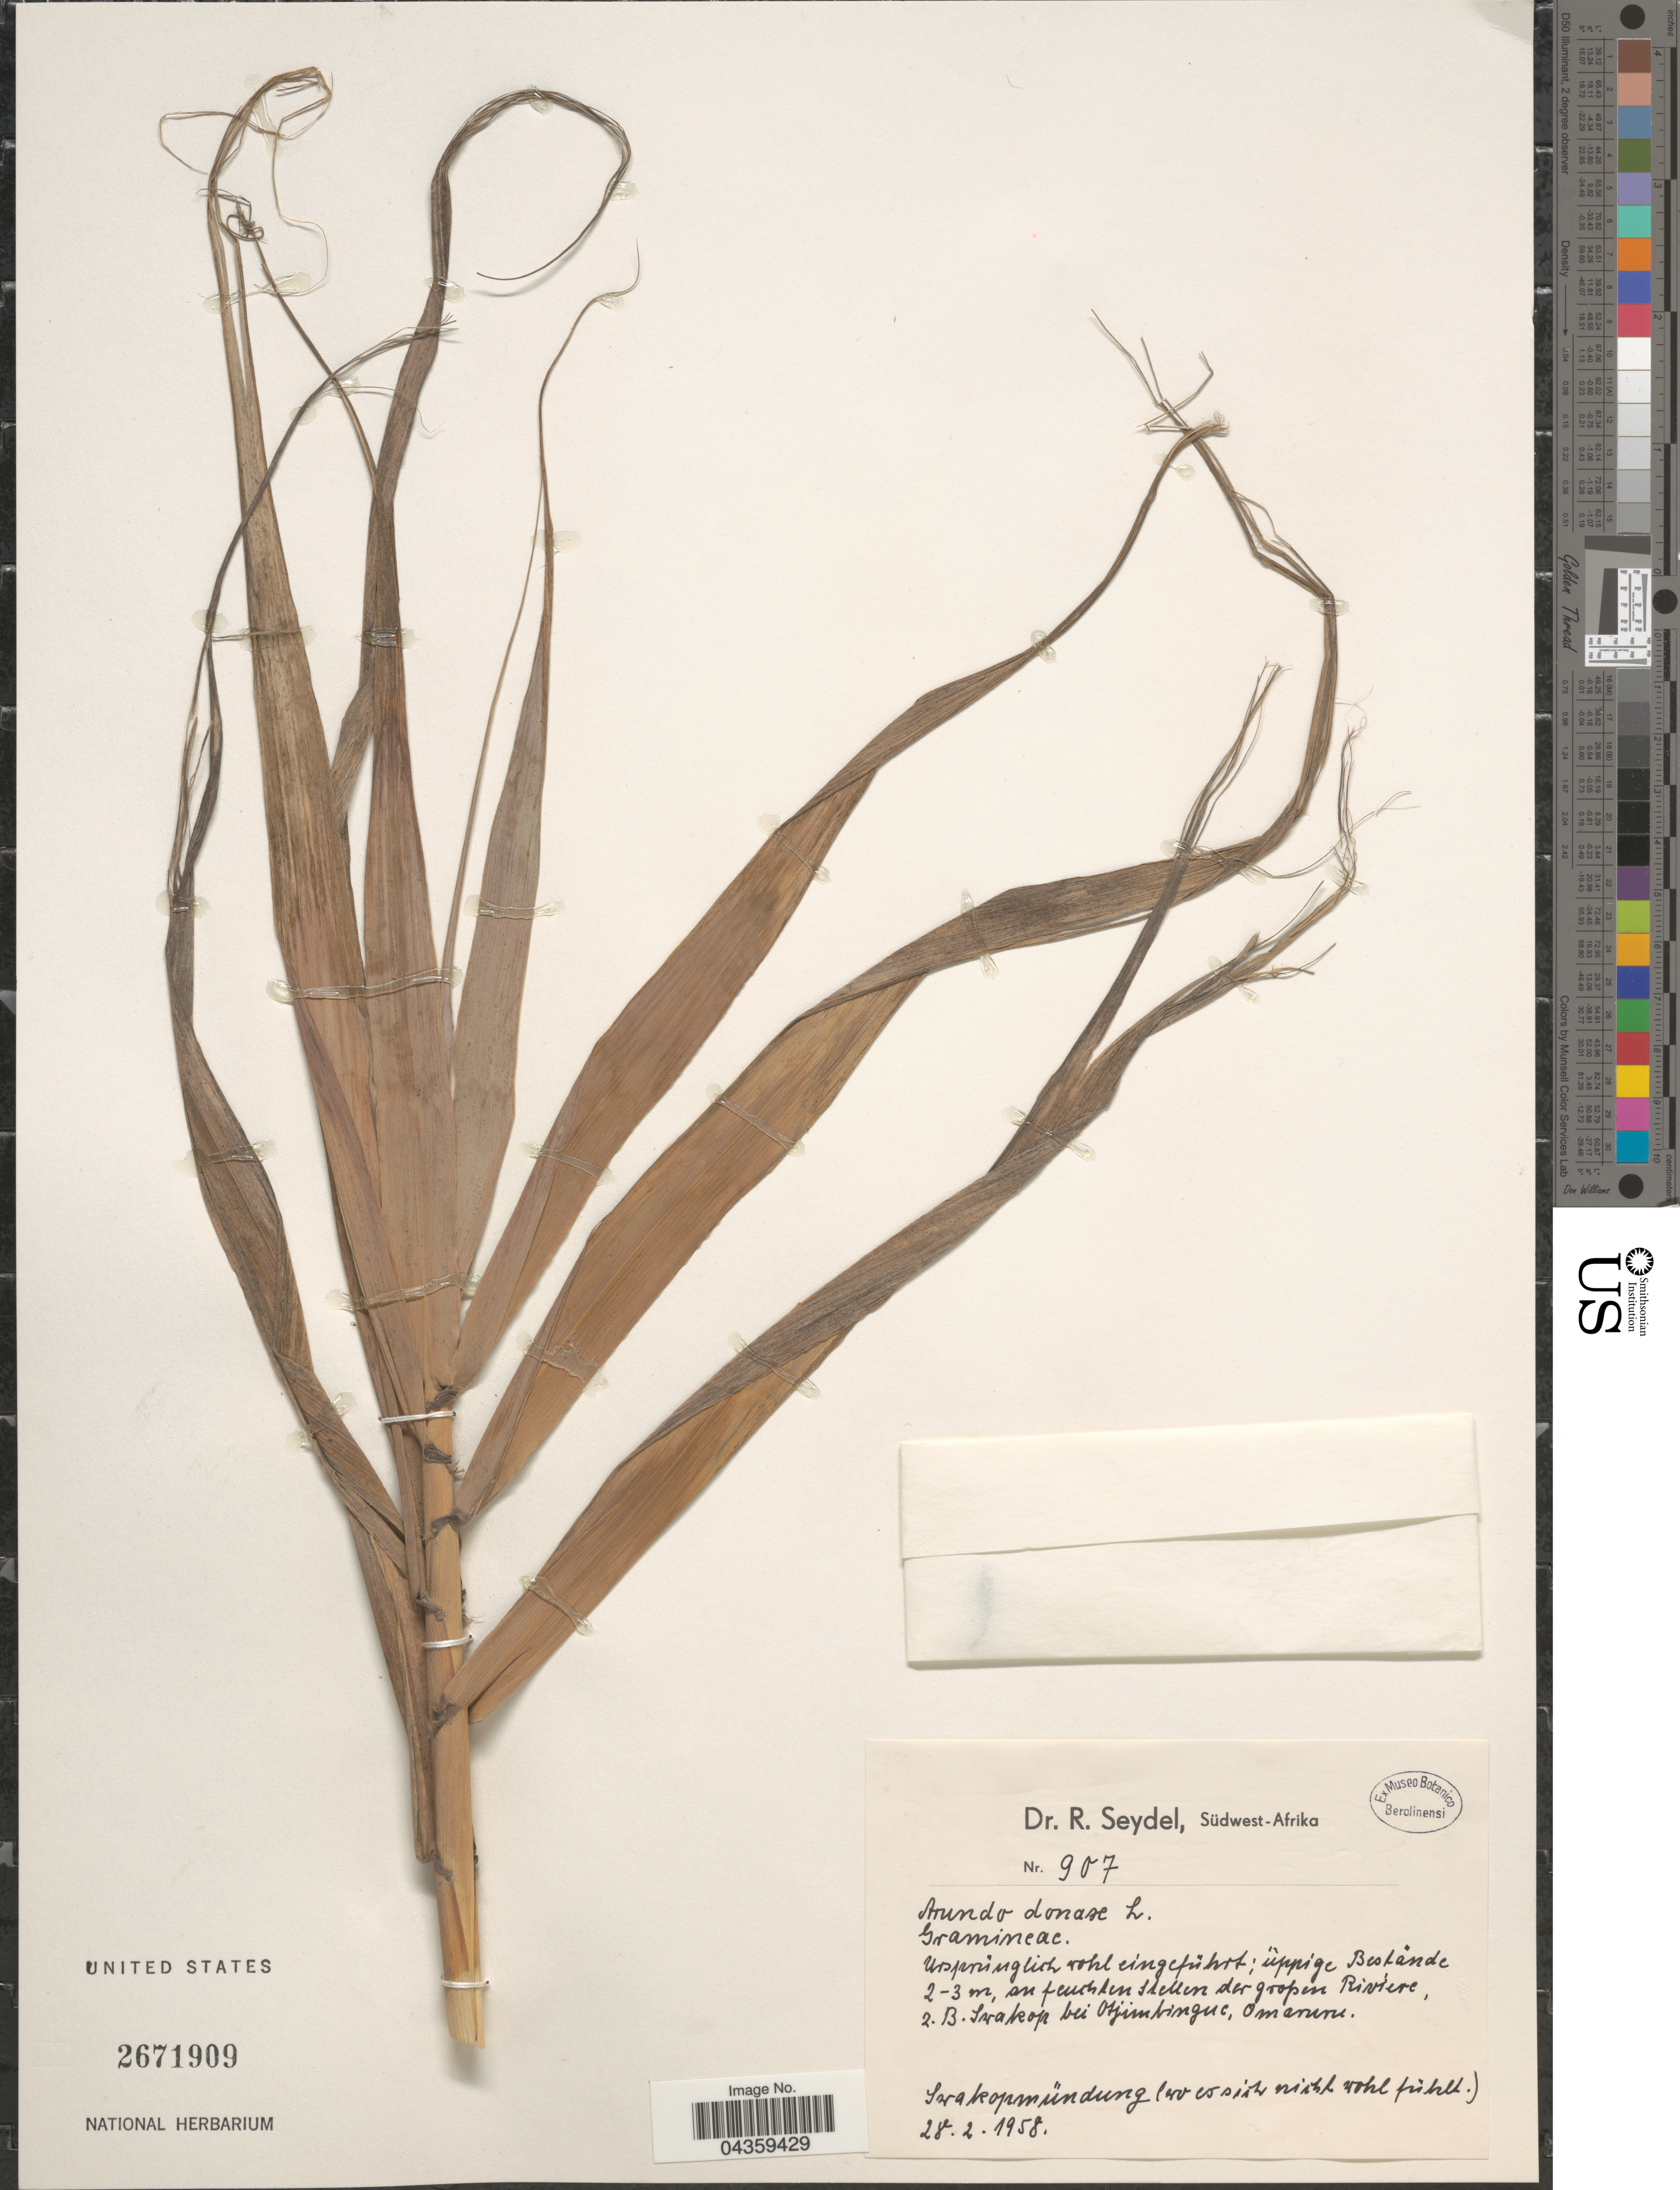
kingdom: Plantae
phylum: Tracheophyta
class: Liliopsida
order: Poales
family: Poaceae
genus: Arundo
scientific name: Arundo donax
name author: L.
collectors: R. Seydel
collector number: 907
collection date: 1958-02-28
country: Namibia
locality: Swakopmündung.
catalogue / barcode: US 2671909